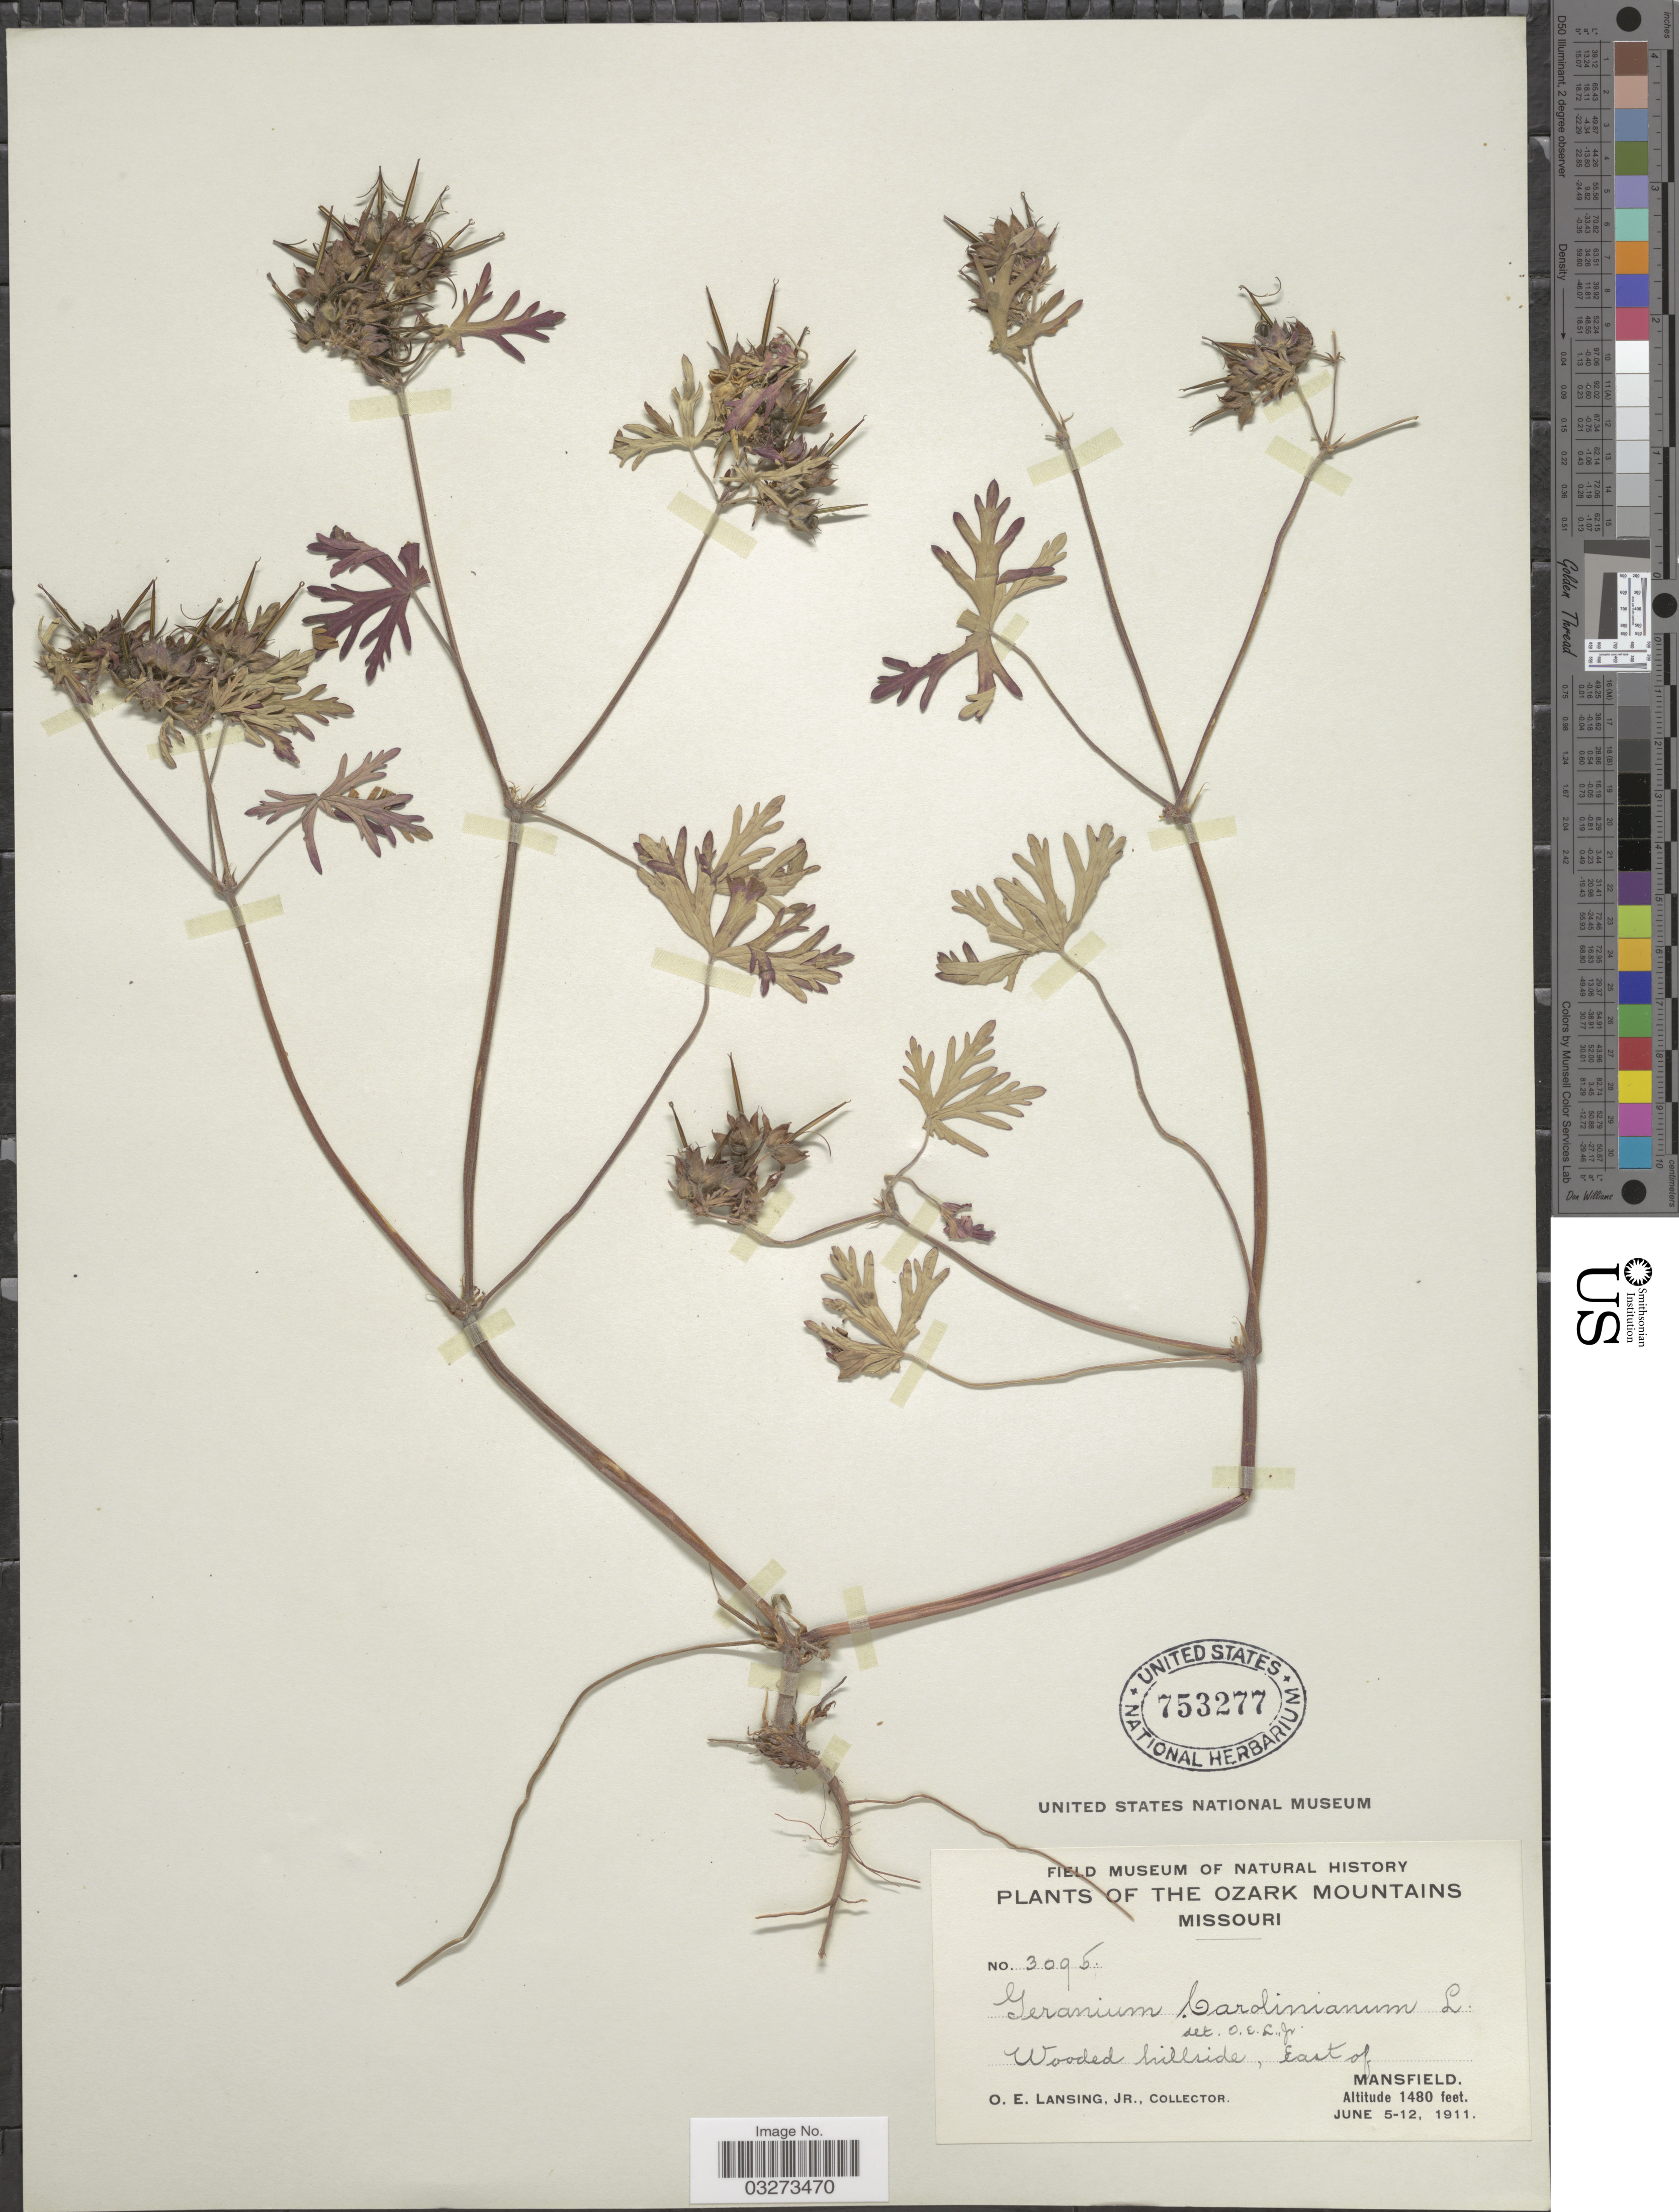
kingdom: Plantae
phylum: Tracheophyta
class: Magnoliopsida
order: Geraniales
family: Geraniaceae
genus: Geranium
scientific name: Geranium carolinianum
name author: L.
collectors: O. Lansing Jr.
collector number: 3095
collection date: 1911-06-05/1911-06-12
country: United States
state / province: Missouri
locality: The Ozark Mountains, East of Mansfield.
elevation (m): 451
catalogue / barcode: US 753277